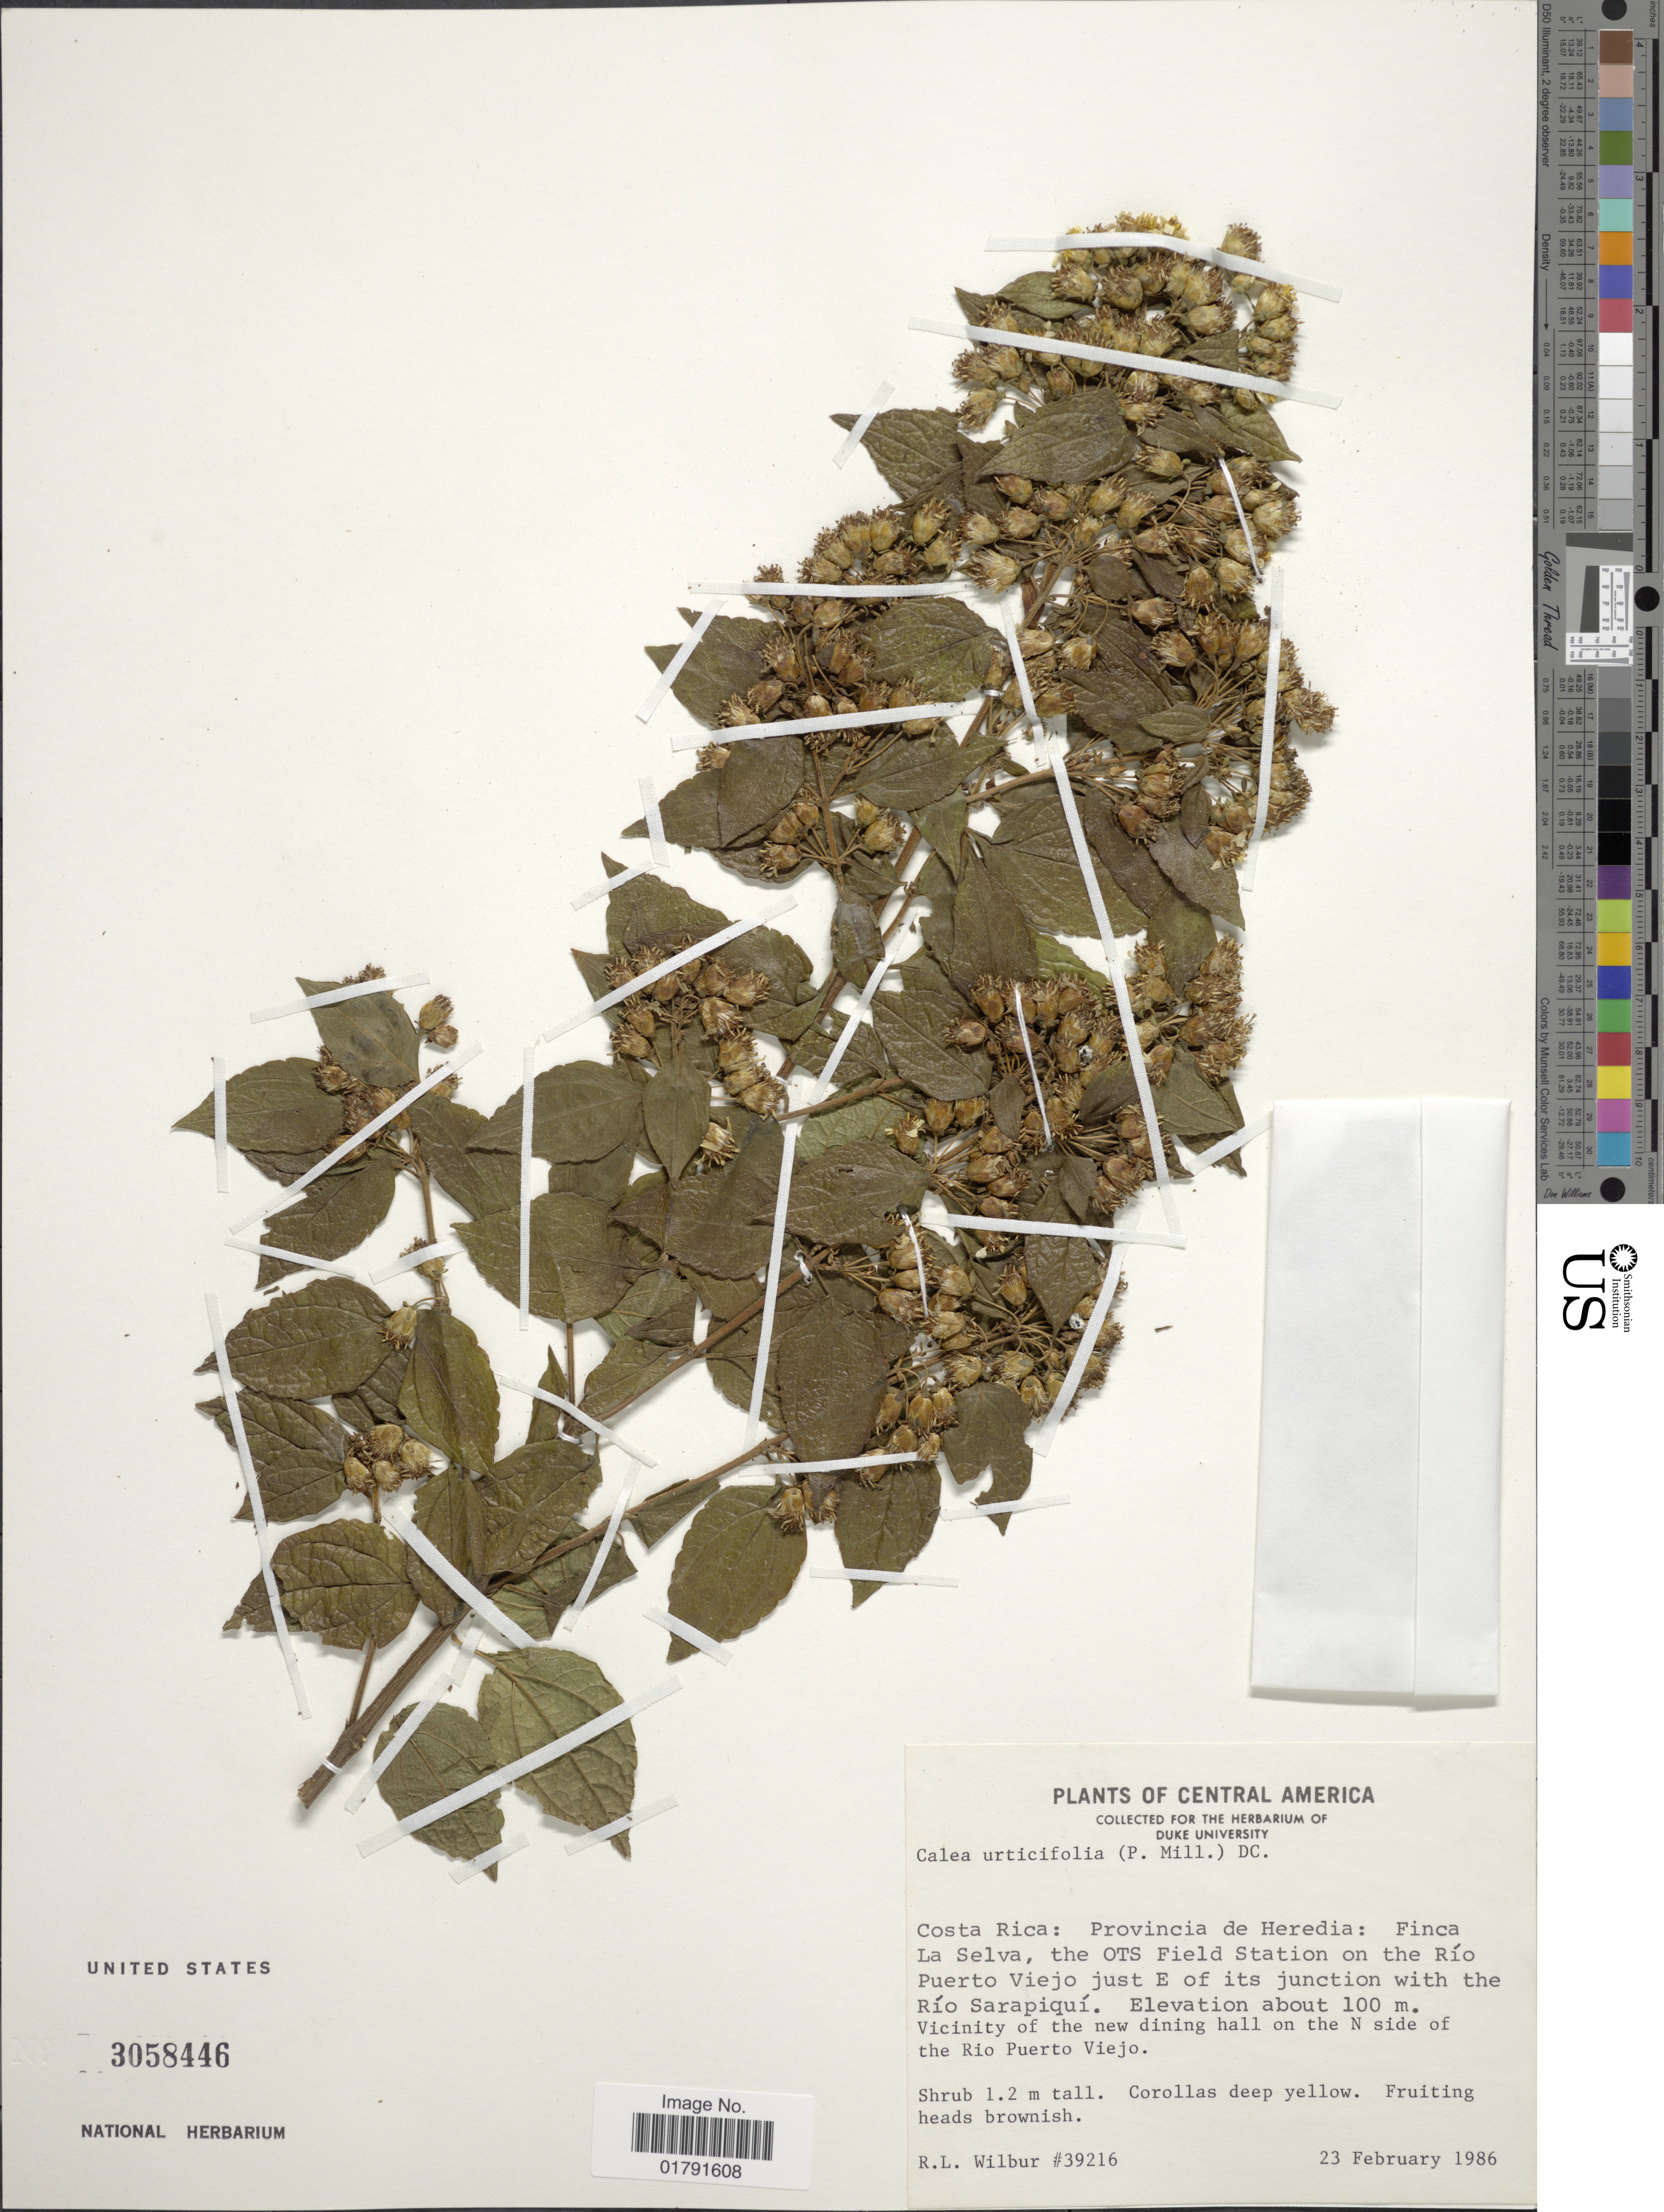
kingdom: Plantae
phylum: Tracheophyta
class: Magnoliopsida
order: Asterales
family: Asteraceae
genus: Calea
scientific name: Calea urticifolia var. urticifolia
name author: (Mill.) DC.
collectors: R. L. Wilbur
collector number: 39216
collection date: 1986-02-23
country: Costa Rica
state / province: Heredia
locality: Finca La Selva, the OTS Field Station on the Rio Puerto Viejo just E of its junction with the Rio Sarapiqui, vicinity of the new dining hall on the N side of the Rio Puerto Viejo.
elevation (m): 100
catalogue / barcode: US 3058446